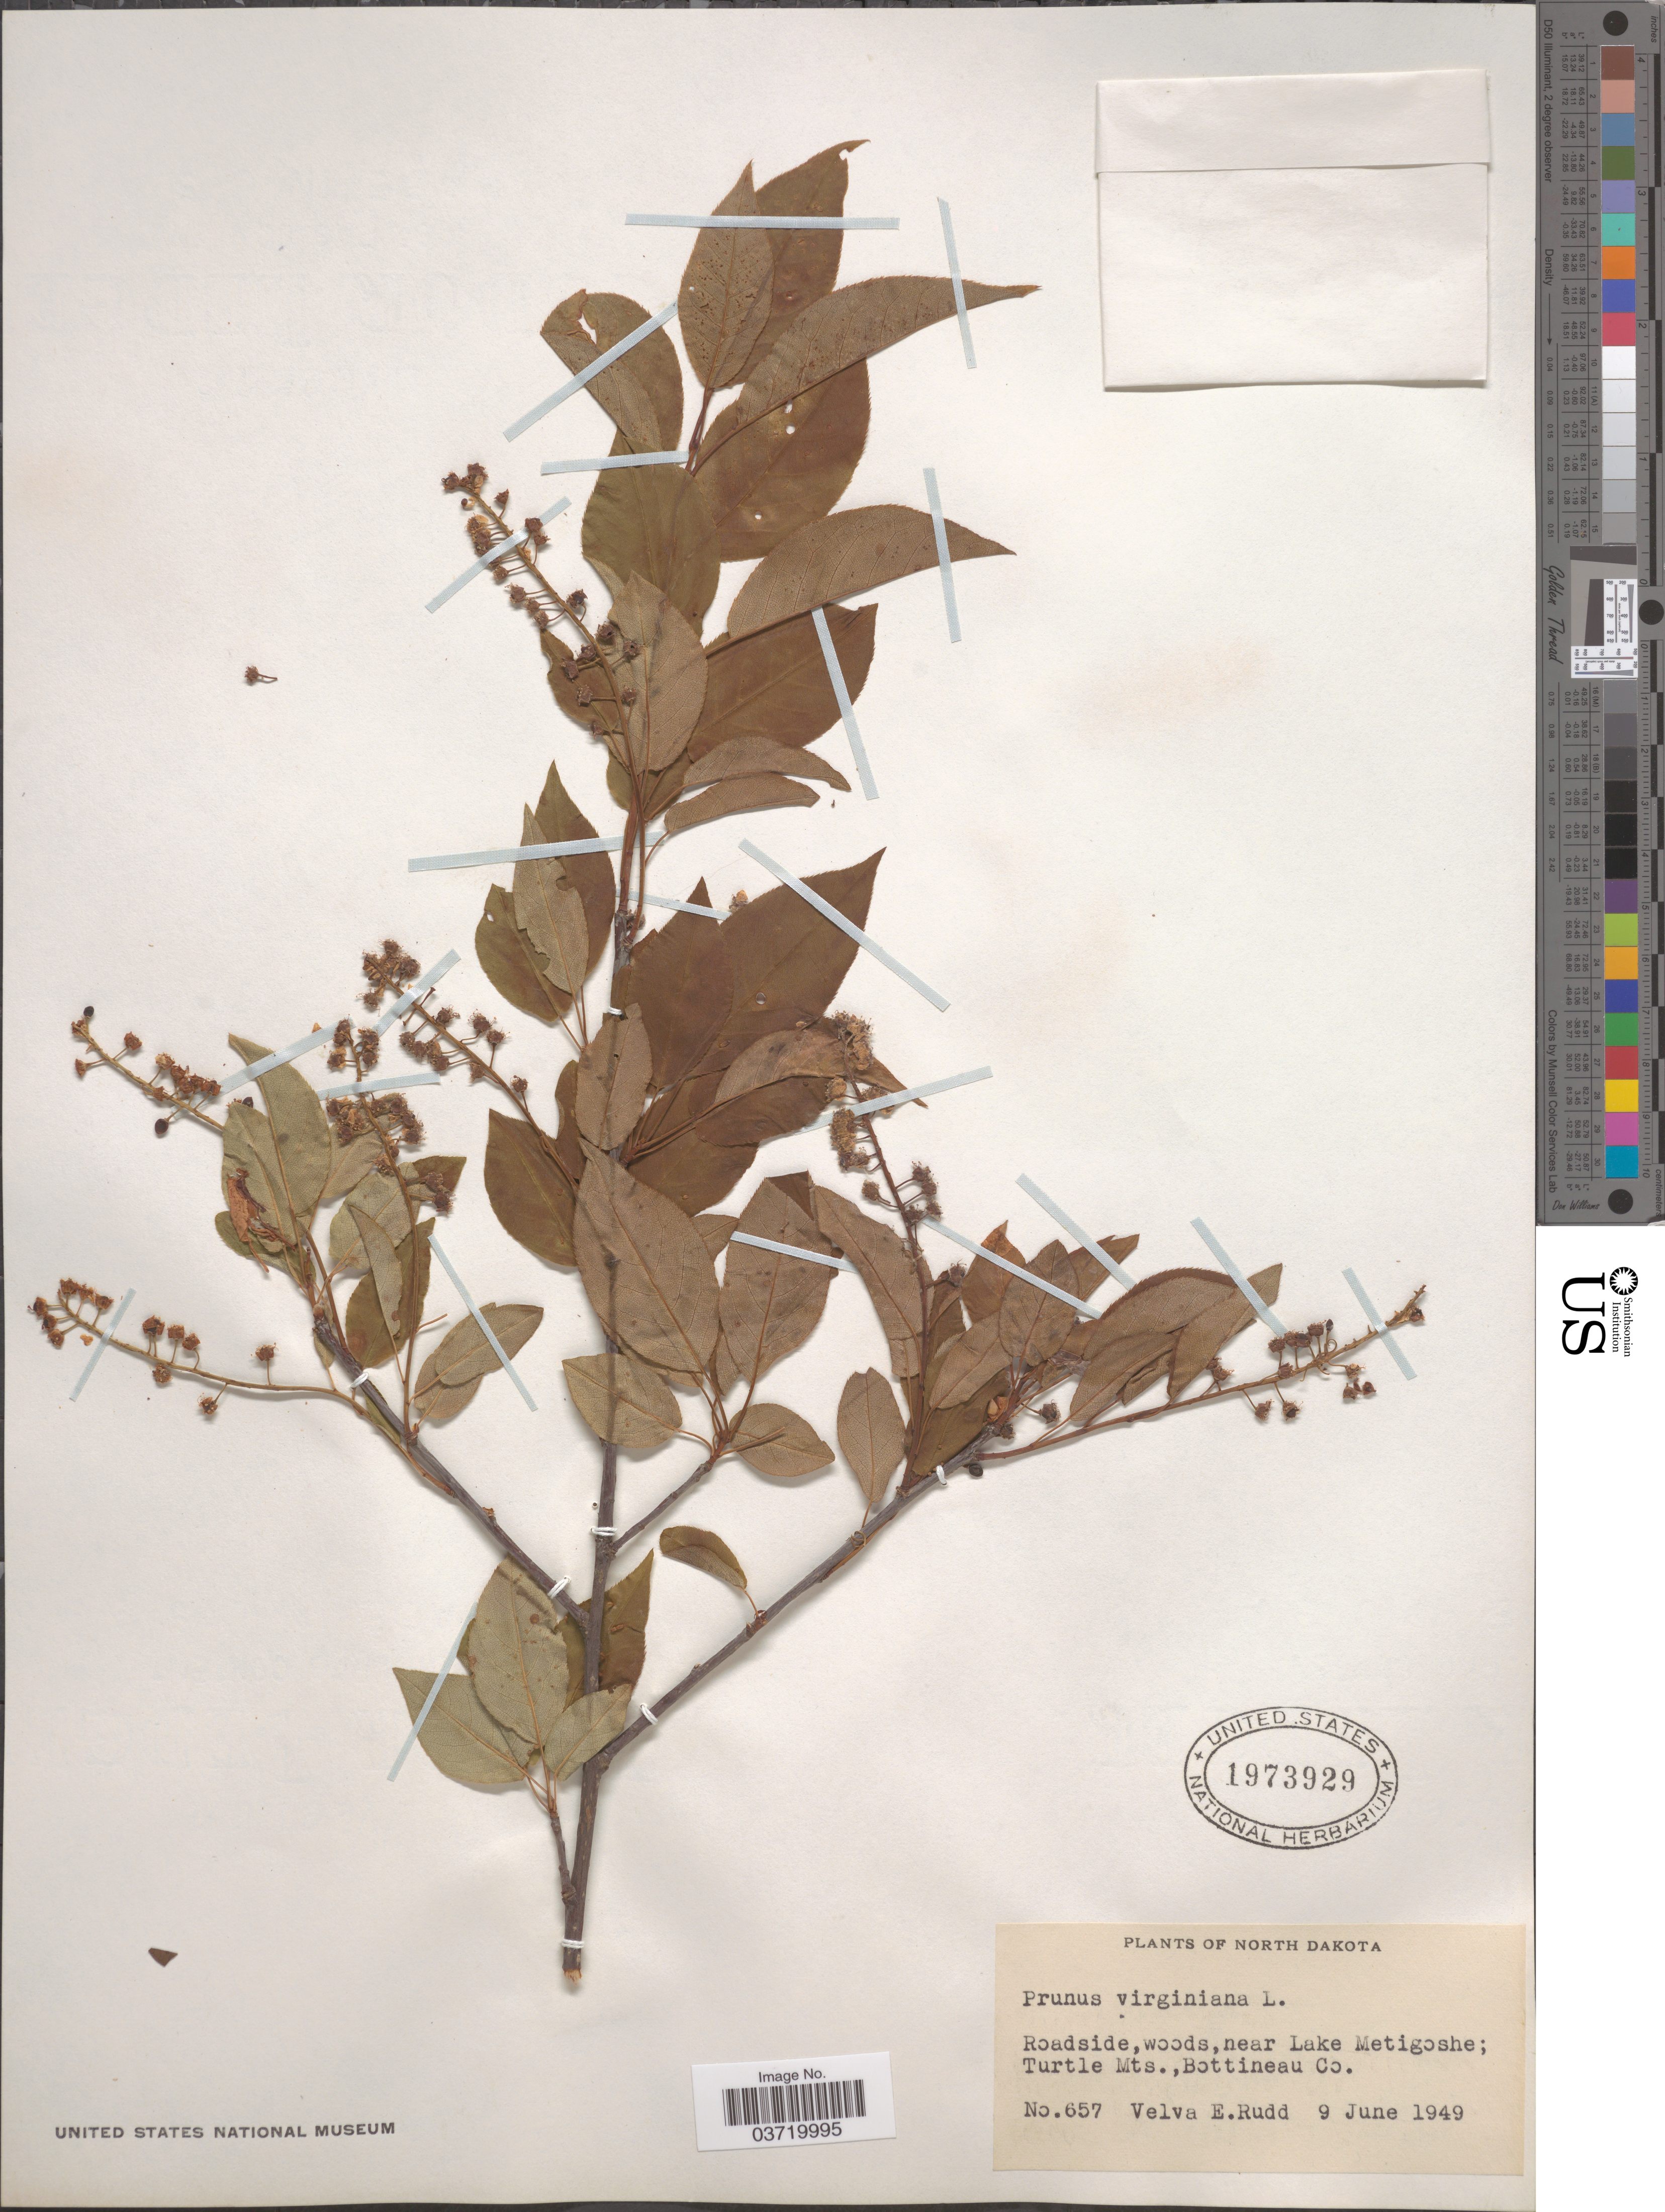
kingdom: Plantae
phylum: Tracheophyta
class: Magnoliopsida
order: Rosales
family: Rosaceae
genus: Prunus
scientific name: Prunus virginiana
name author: L.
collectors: V. E. Rudd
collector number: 657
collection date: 1949-06-09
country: United States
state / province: North Dakota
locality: Roadside, near Lake Metigoshe; Turtle Mts., Bottineau Co.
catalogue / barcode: US 1973929